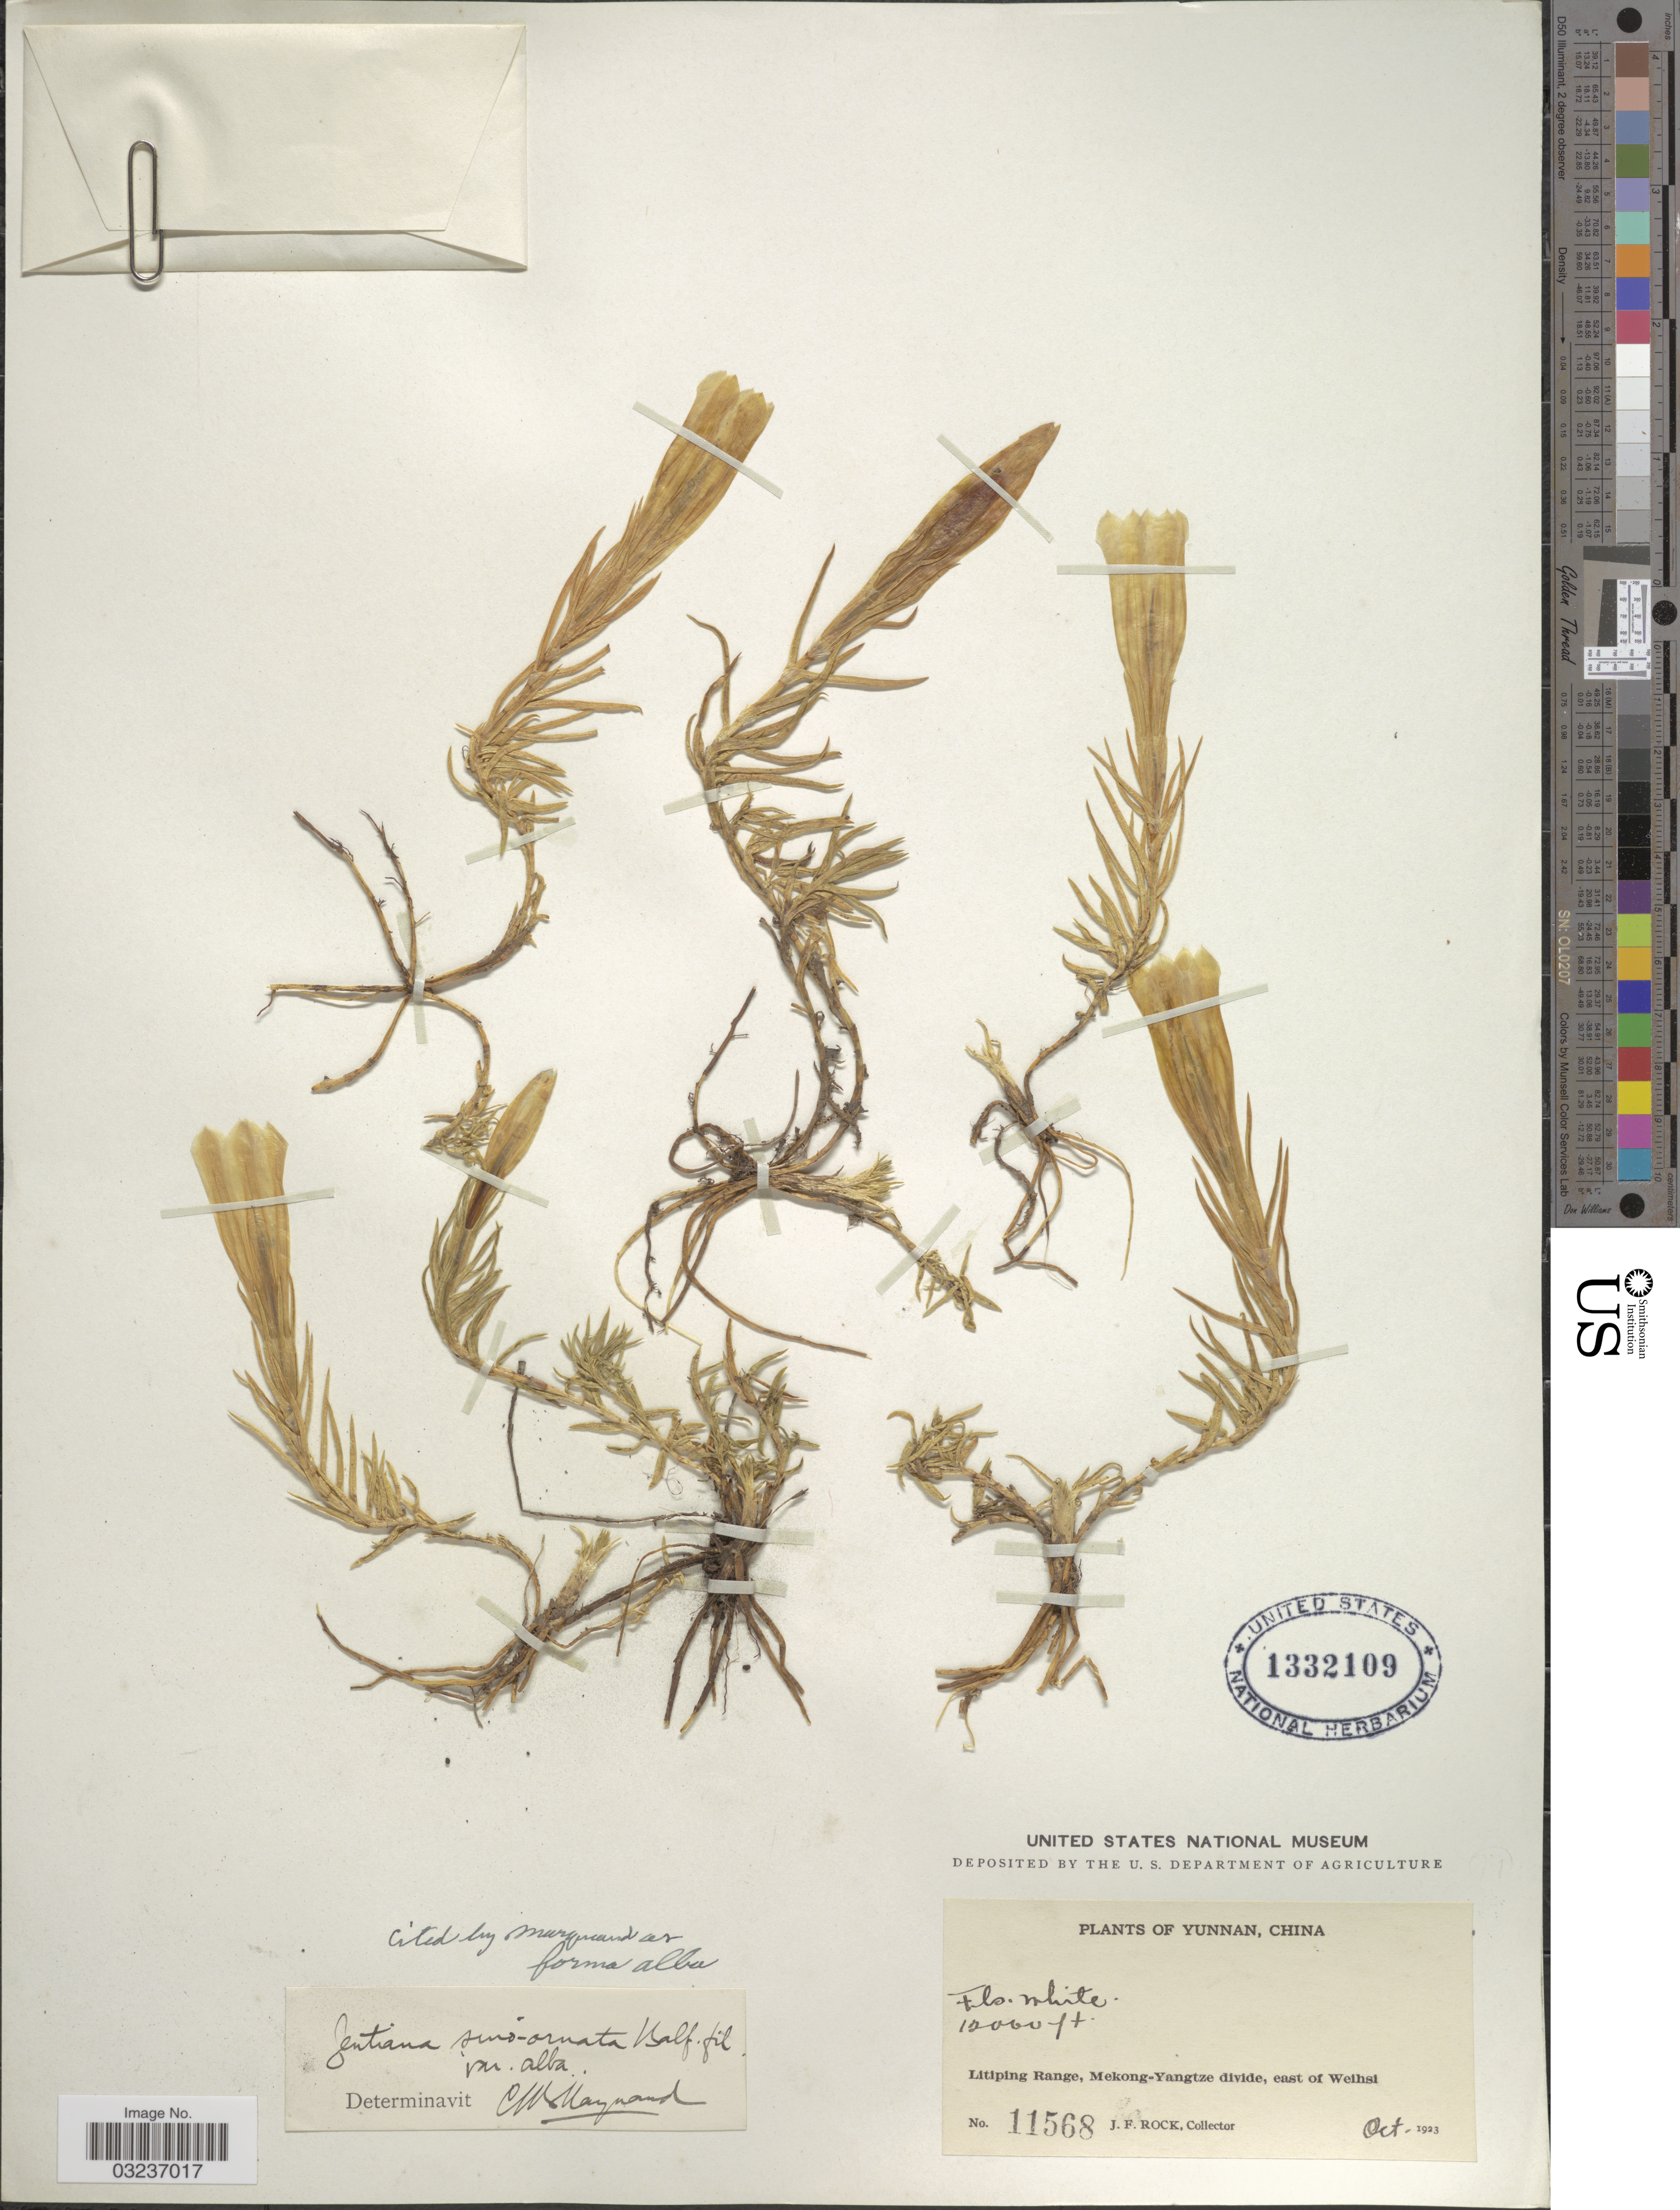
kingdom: Plantae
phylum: Tracheophyta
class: Magnoliopsida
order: Gentianales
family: Gentianaceae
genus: Gentiana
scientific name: Gentiana sino-ornata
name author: Balf. f.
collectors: J. Rock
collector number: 11568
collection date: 1923-10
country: China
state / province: Yunnan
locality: Litiping Range, Mekong-Yangtze divide, east of Weihsi.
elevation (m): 3658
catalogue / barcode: US 1332109